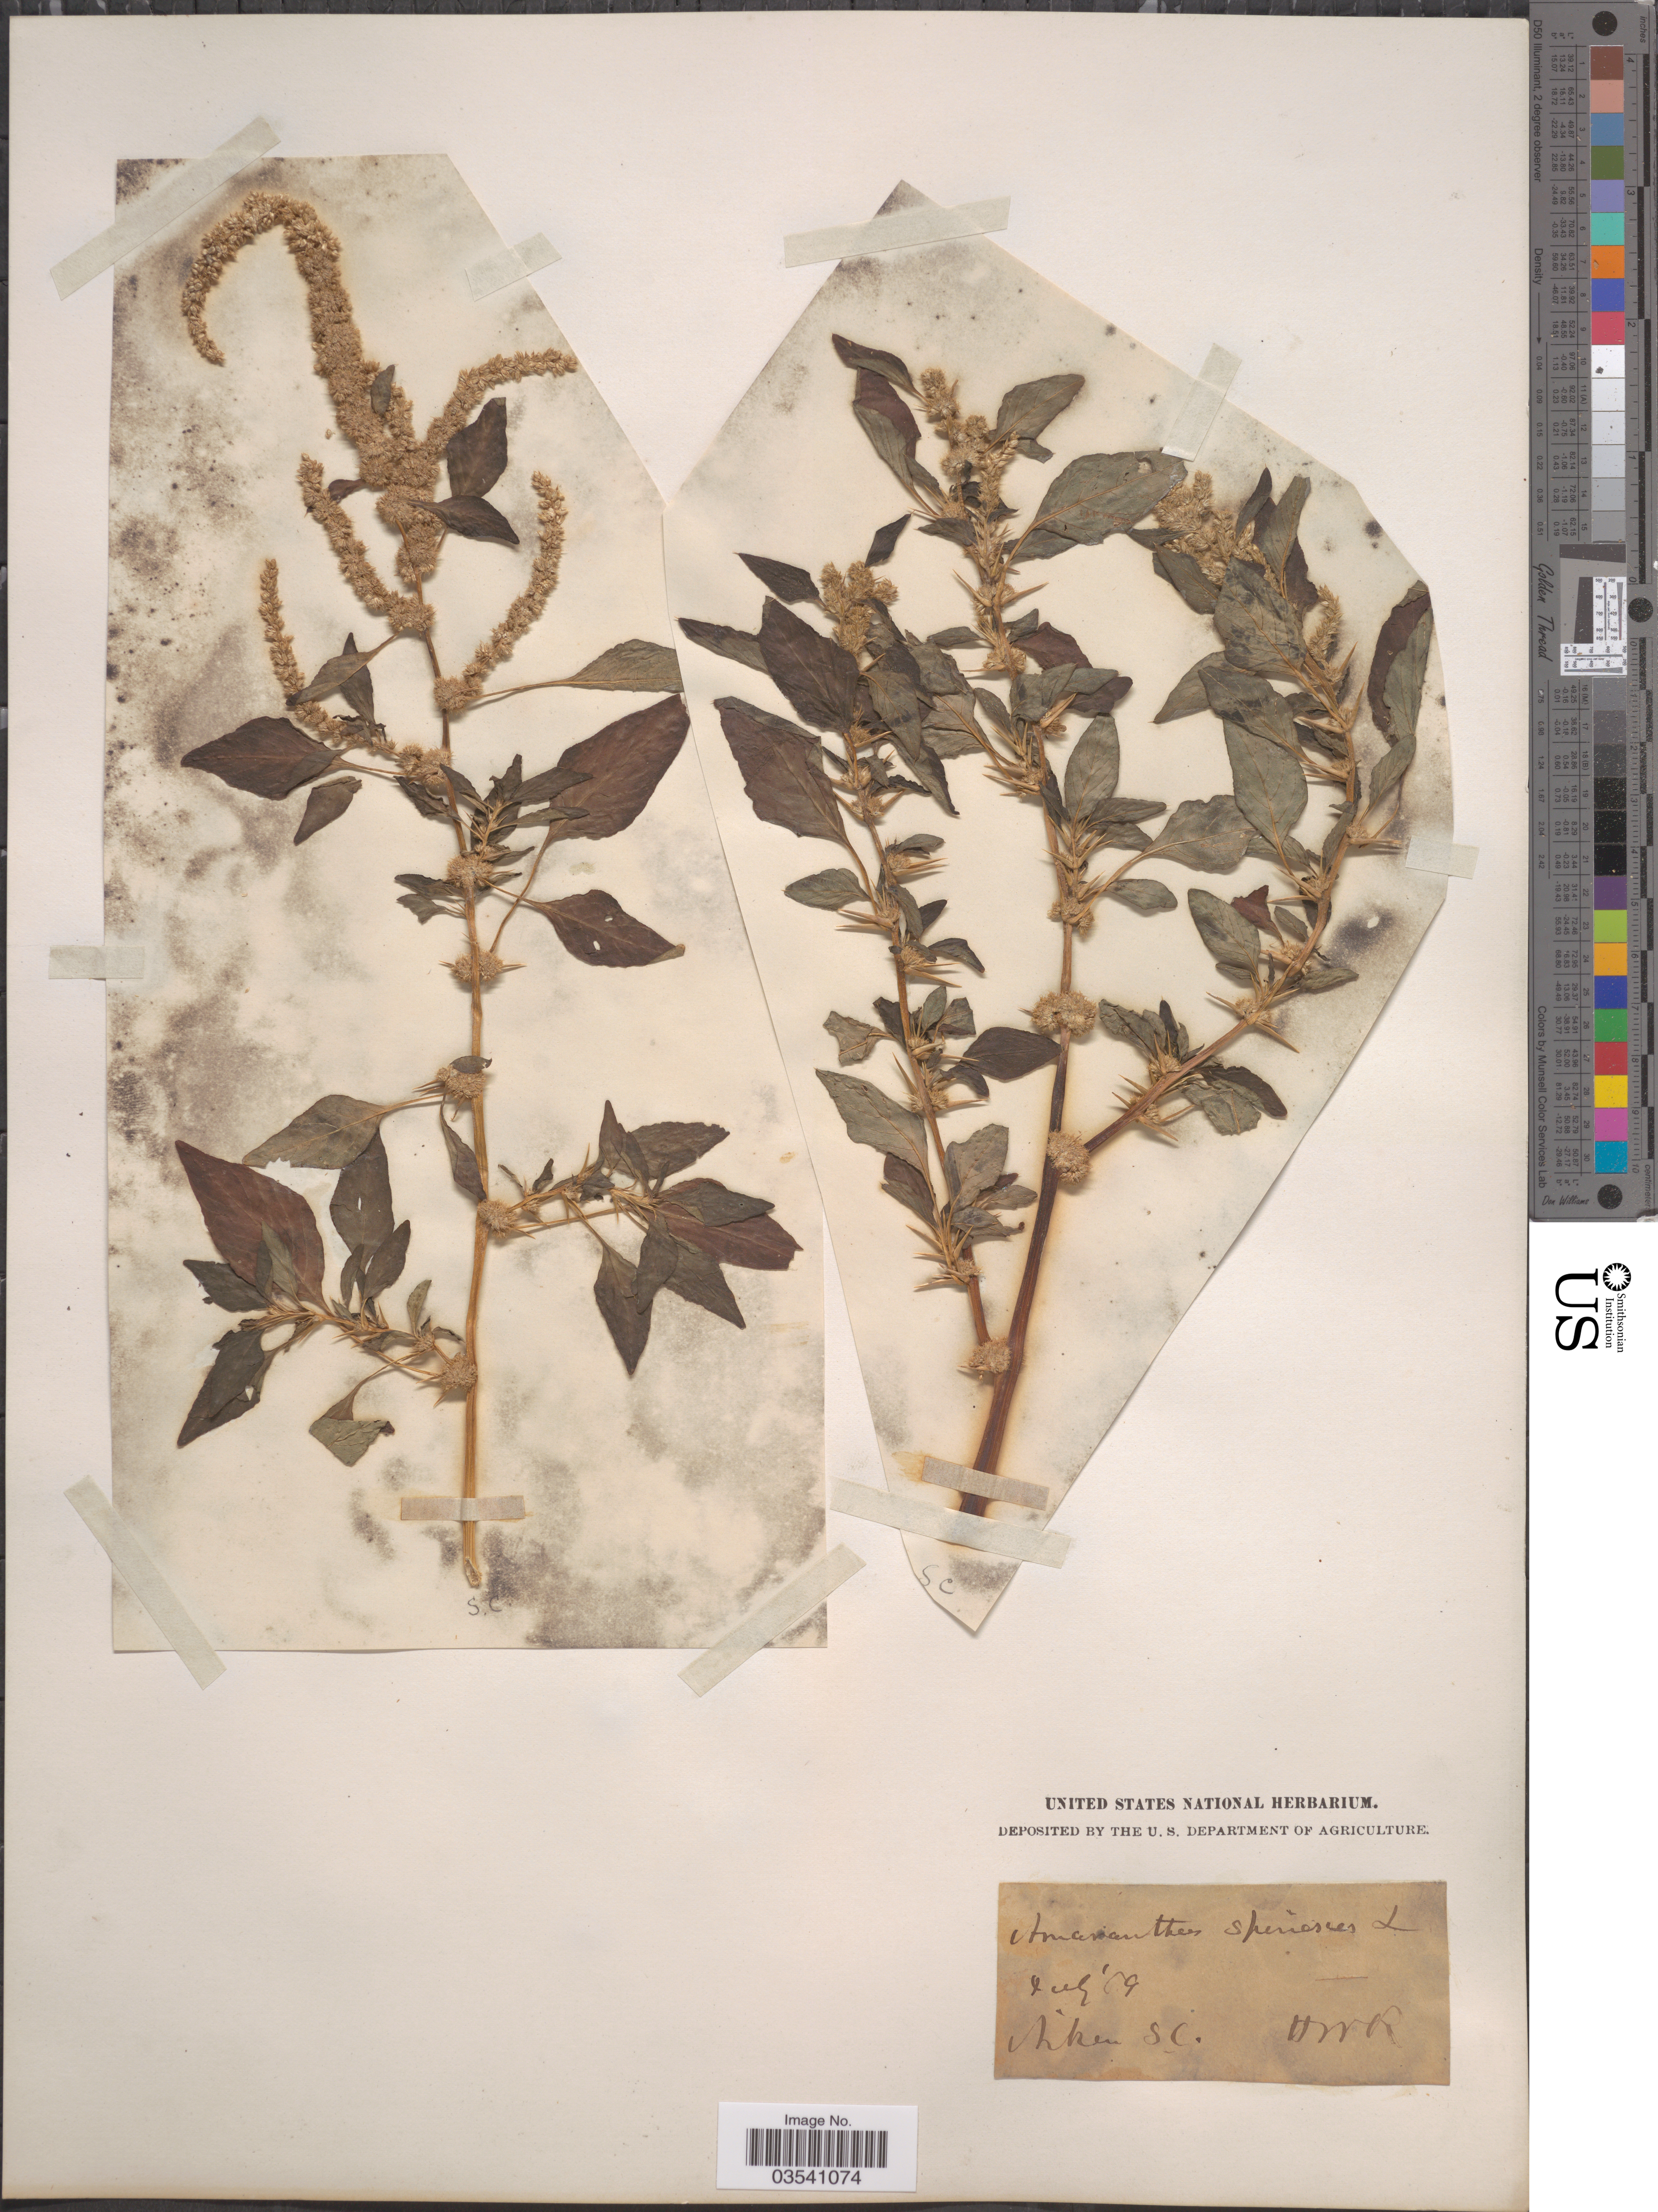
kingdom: Plantae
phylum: Tracheophyta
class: Magnoliopsida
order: Caryophyllales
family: Amaranthaceae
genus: Amaranthus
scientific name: Amaranthus spinosus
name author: L.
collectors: H. W. R.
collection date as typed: Transcribed d/m/y: /7/9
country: United States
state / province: South Carolina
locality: Aiken.